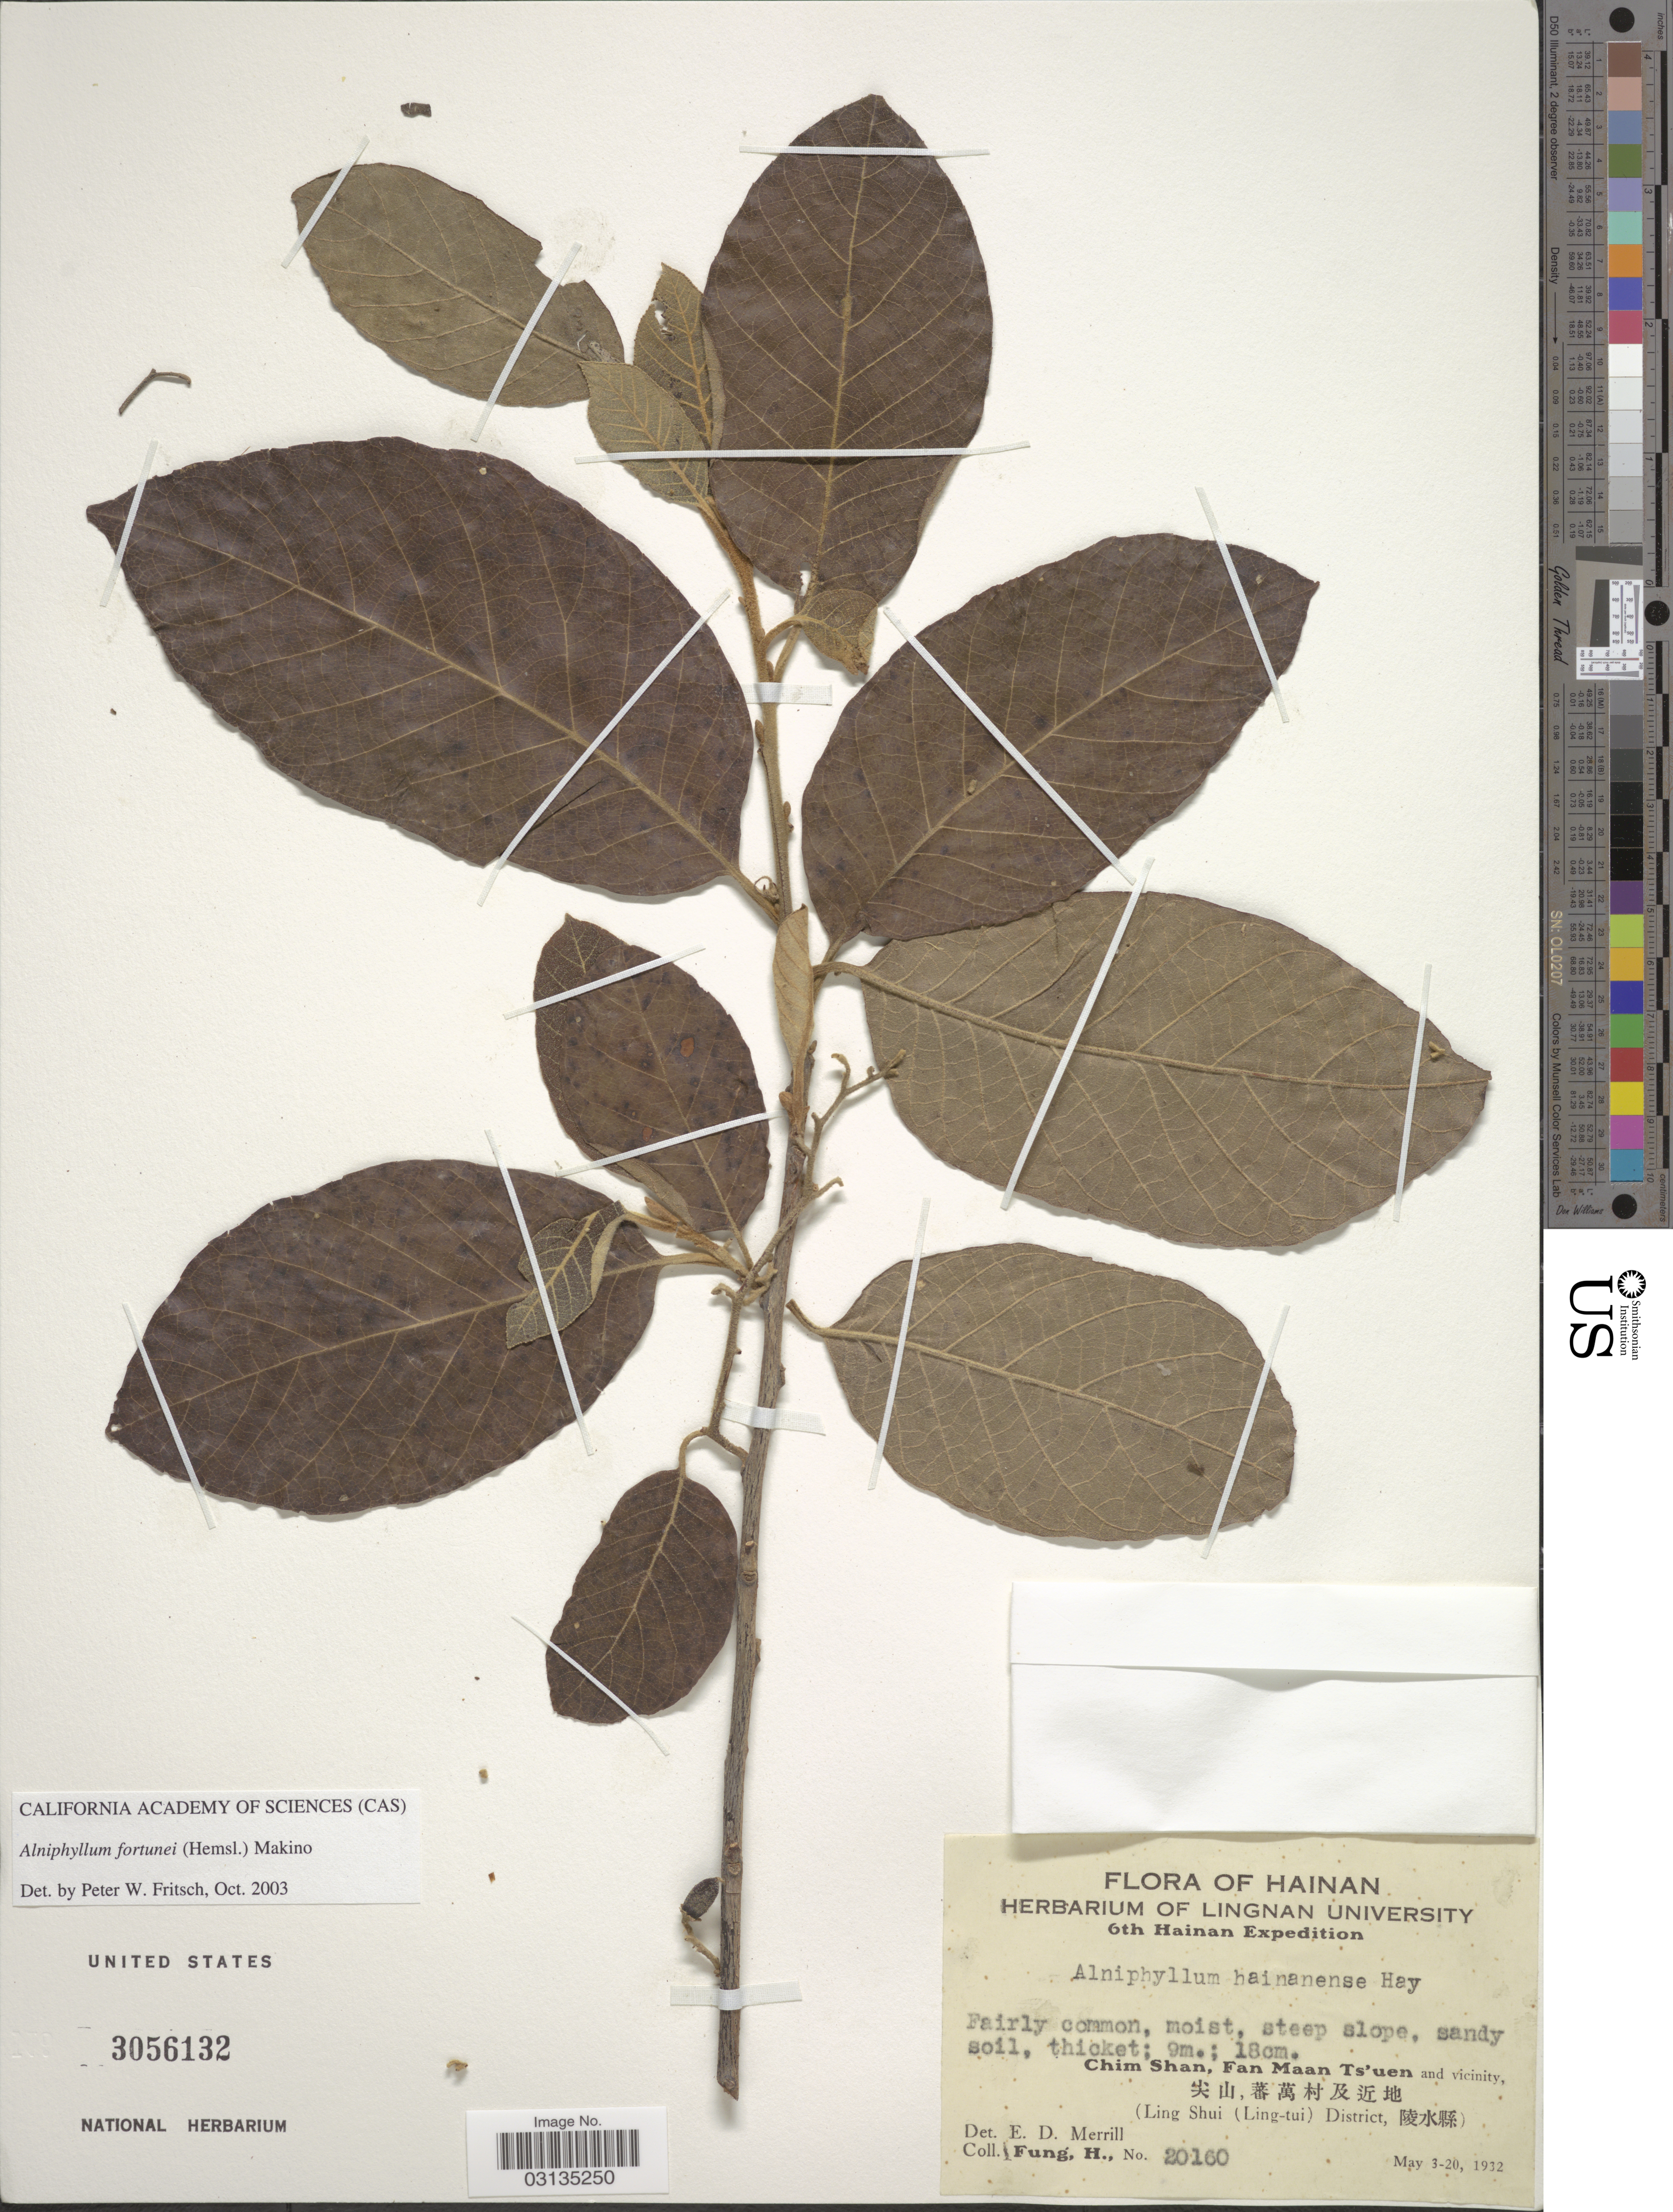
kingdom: Plantae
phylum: Tracheophyta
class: Magnoliopsida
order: Ericales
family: Styracaceae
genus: Alniphyllum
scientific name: Alniphyllum fortunei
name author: (Hemsl.) Makino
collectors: H. Fung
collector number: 20160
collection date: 1932-05-03/1932-05-20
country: China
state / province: Hainan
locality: Chim Shan, Fan Maan Ts'uen and vicinity, (Ling Shui (Ling-tui) District).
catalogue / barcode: US 3056132